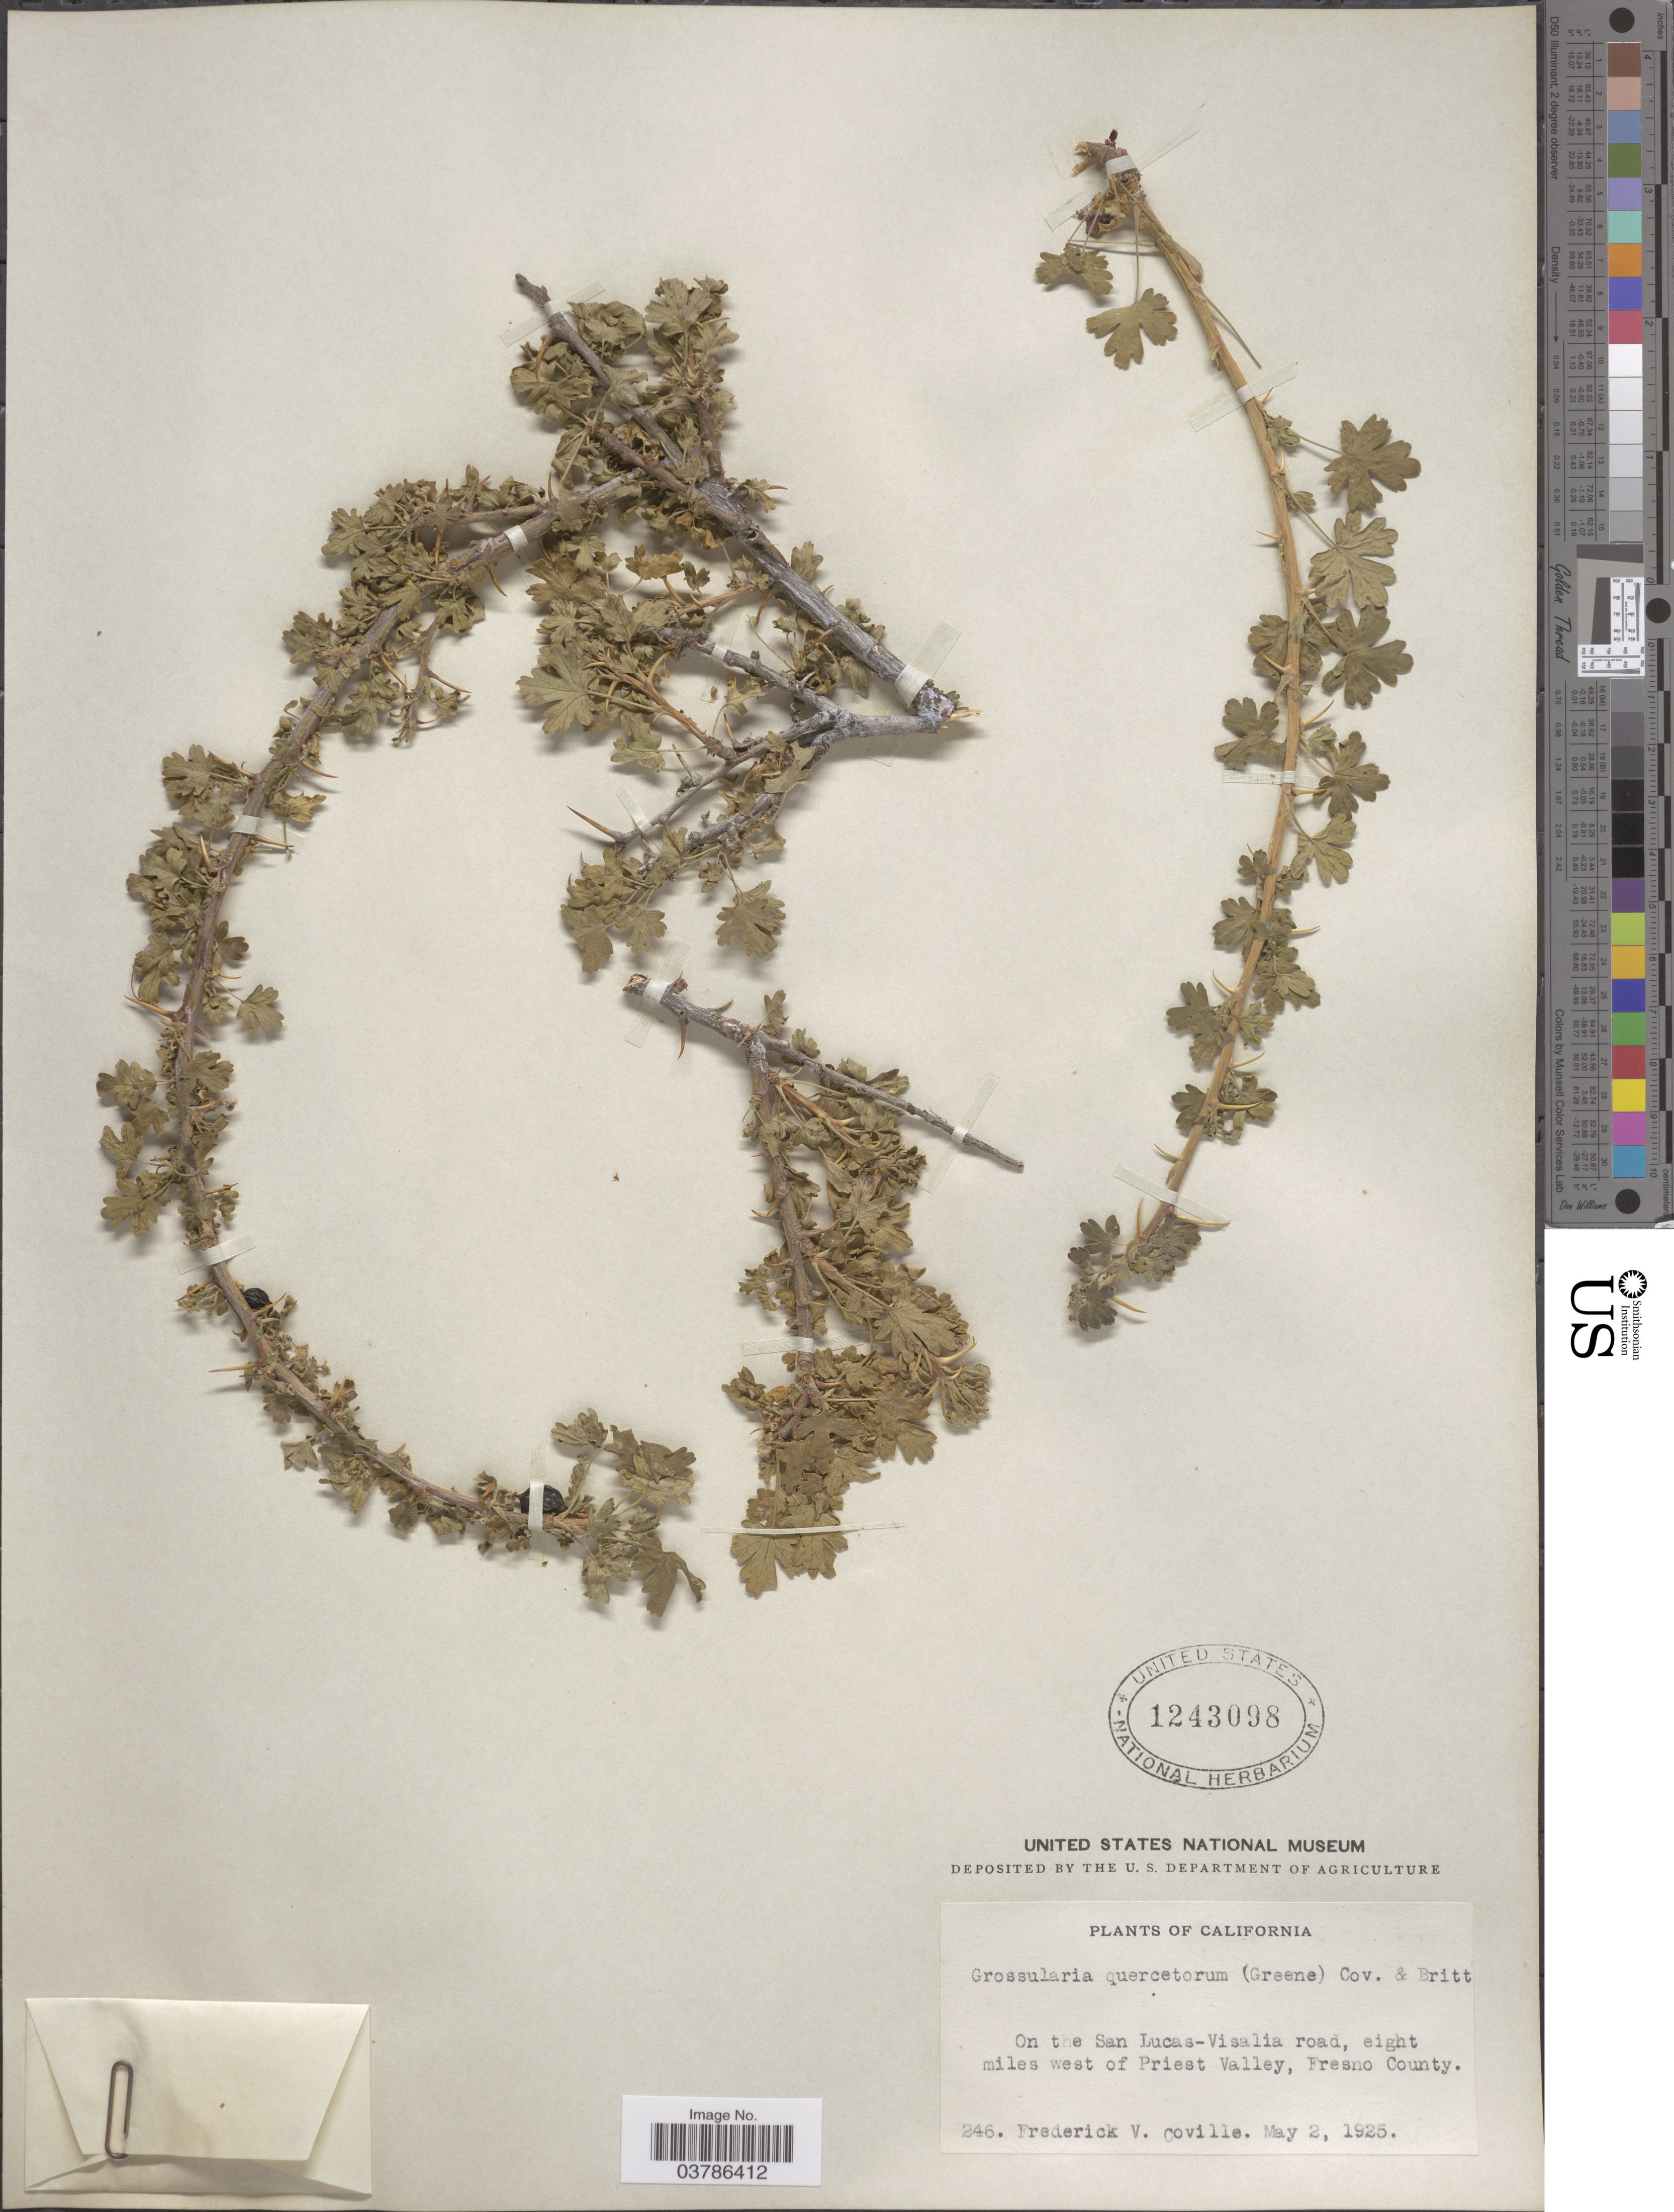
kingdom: Plantae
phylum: Tracheophyta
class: Magnoliopsida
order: Saxifragales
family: Grossulariaceae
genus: Ribes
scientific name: Ribes quercetorum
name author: Greene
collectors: F. V. Coville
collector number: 246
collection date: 1925-05-02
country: United States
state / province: California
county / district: Fresno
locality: On the San Lucas-Visalia road, eight miles west of Priest Valley, Fresno County.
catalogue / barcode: US 1243098